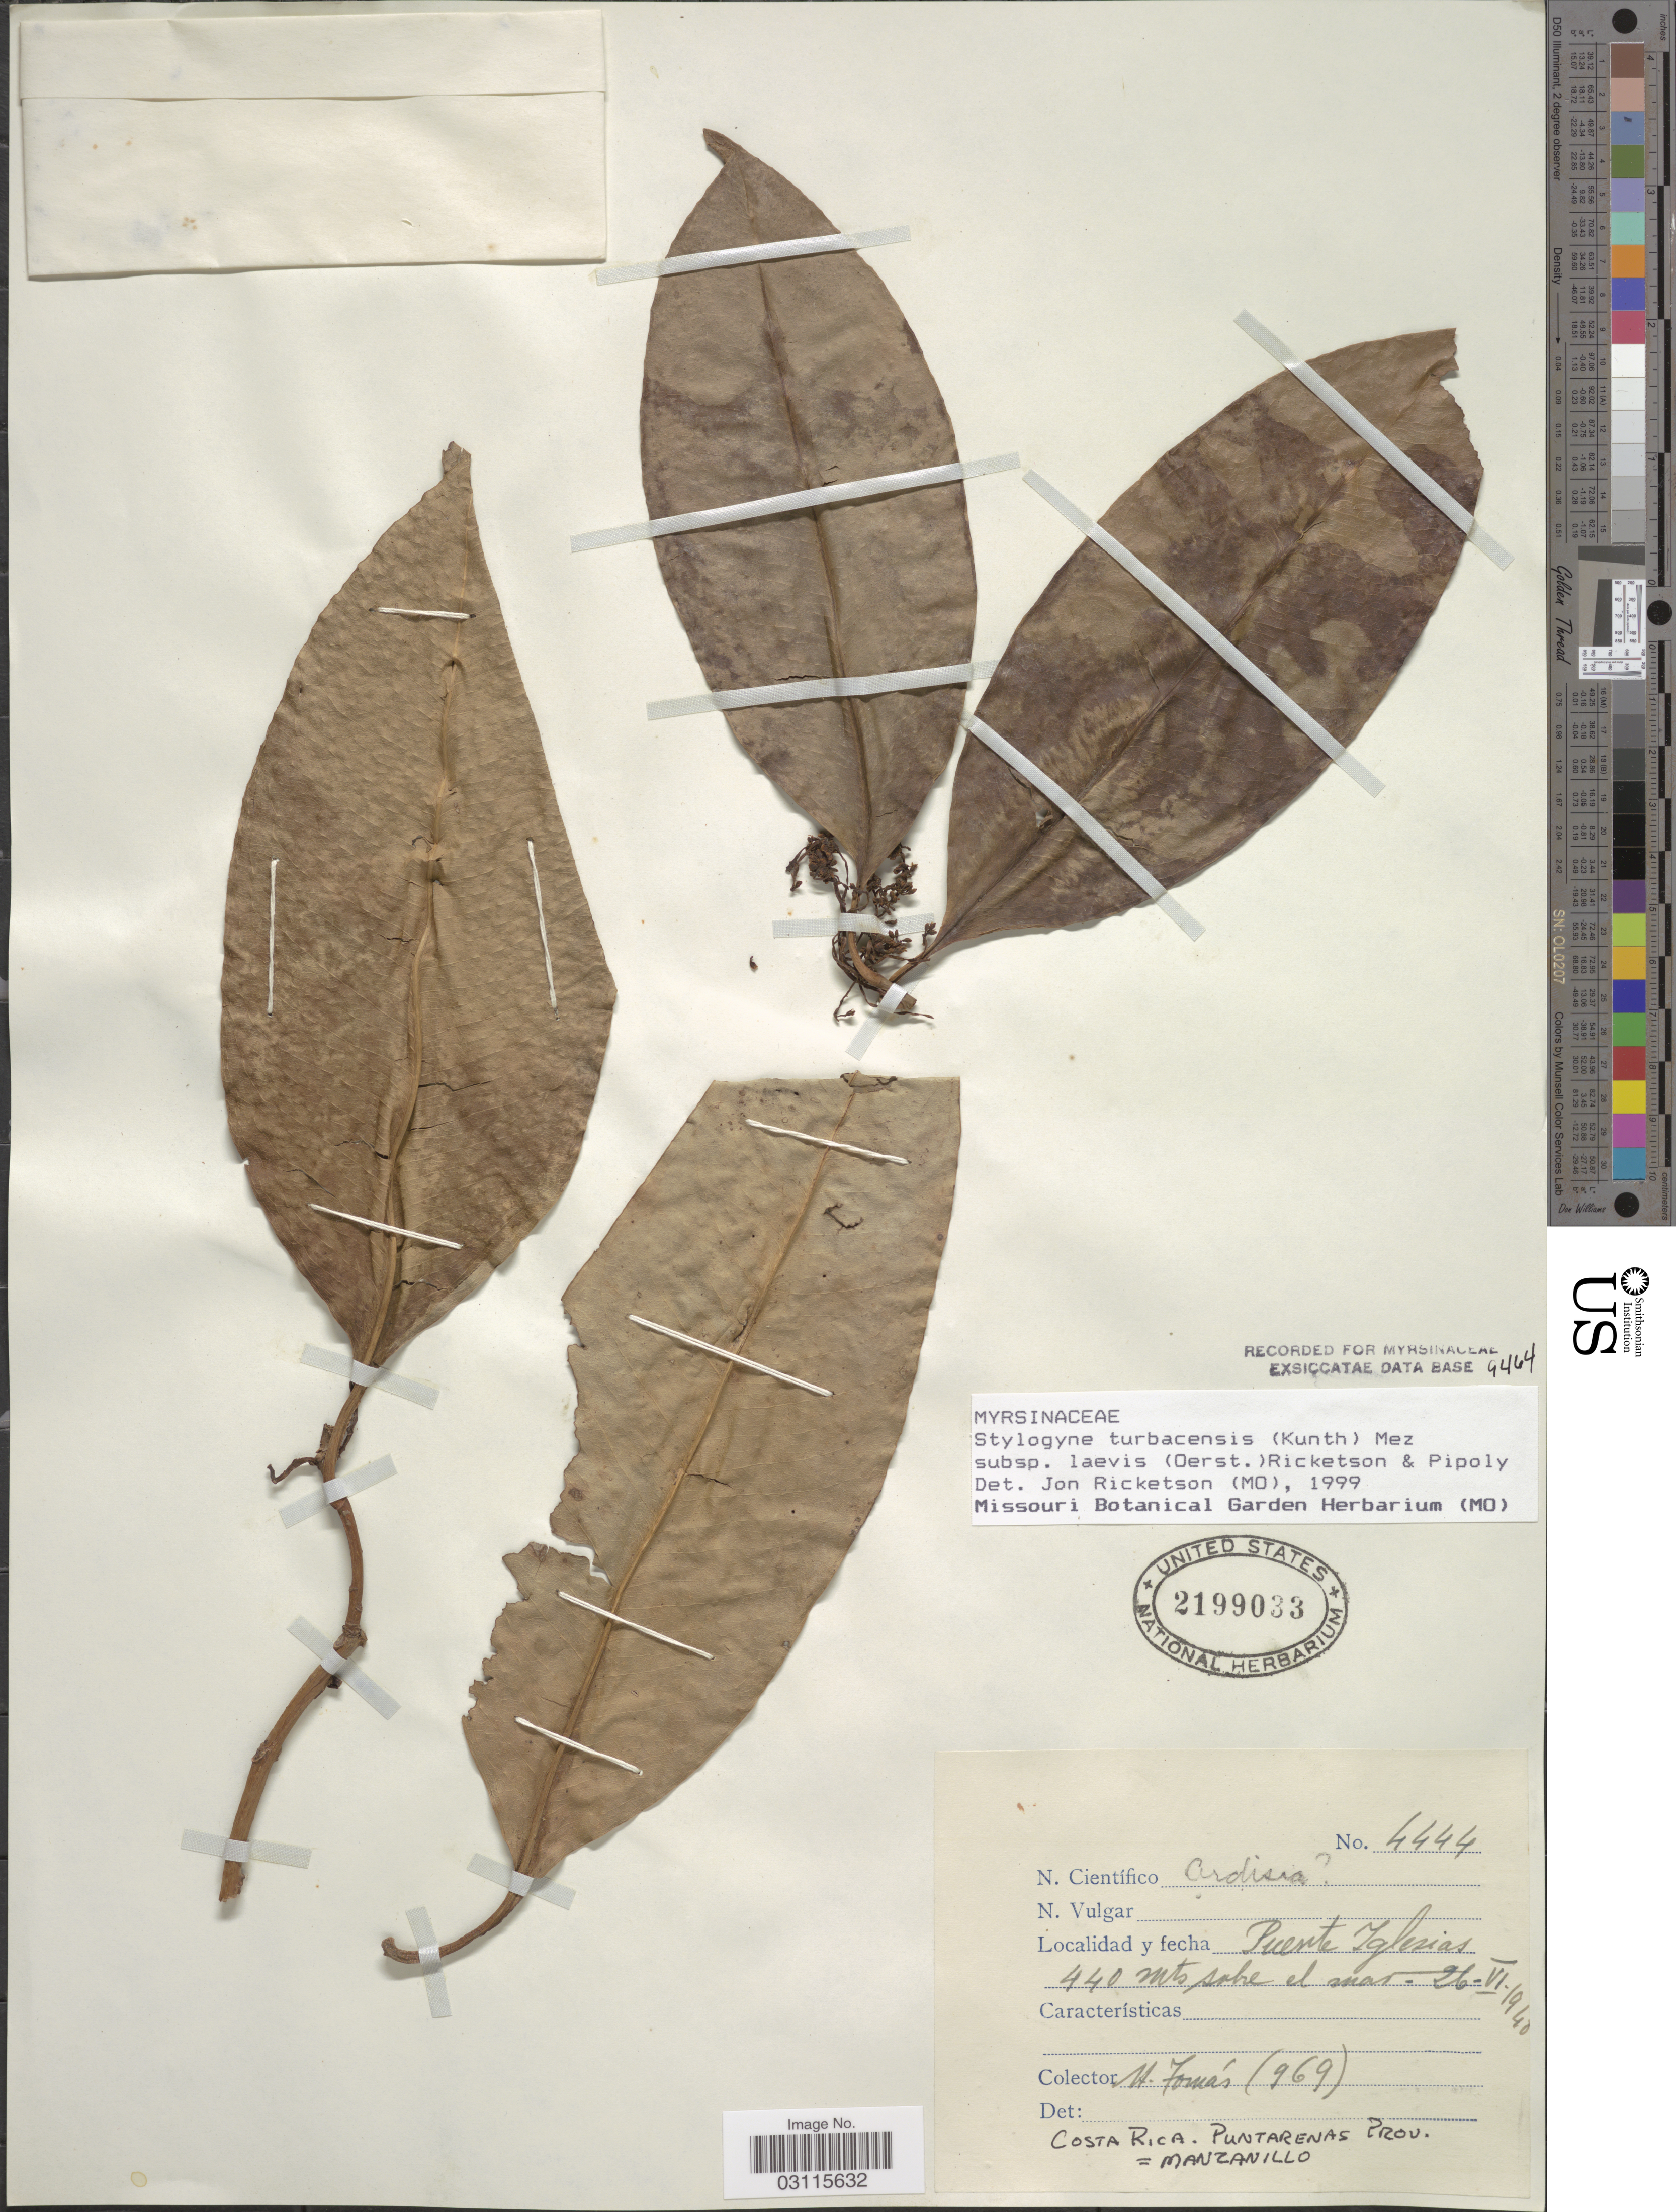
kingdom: Plantae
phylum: Tracheophyta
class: Magnoliopsida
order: Ericales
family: Primulaceae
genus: Stylogyne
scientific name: Stylogyne turbacensis subsp. laevis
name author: (Oerst.) Ricketson & Pipoly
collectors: H. Tomas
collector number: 969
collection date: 1940-06-26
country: Costa Rica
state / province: Puntarenas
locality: Puerte Iglesias. Puntarenas Prov.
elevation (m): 440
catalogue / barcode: US 2199033